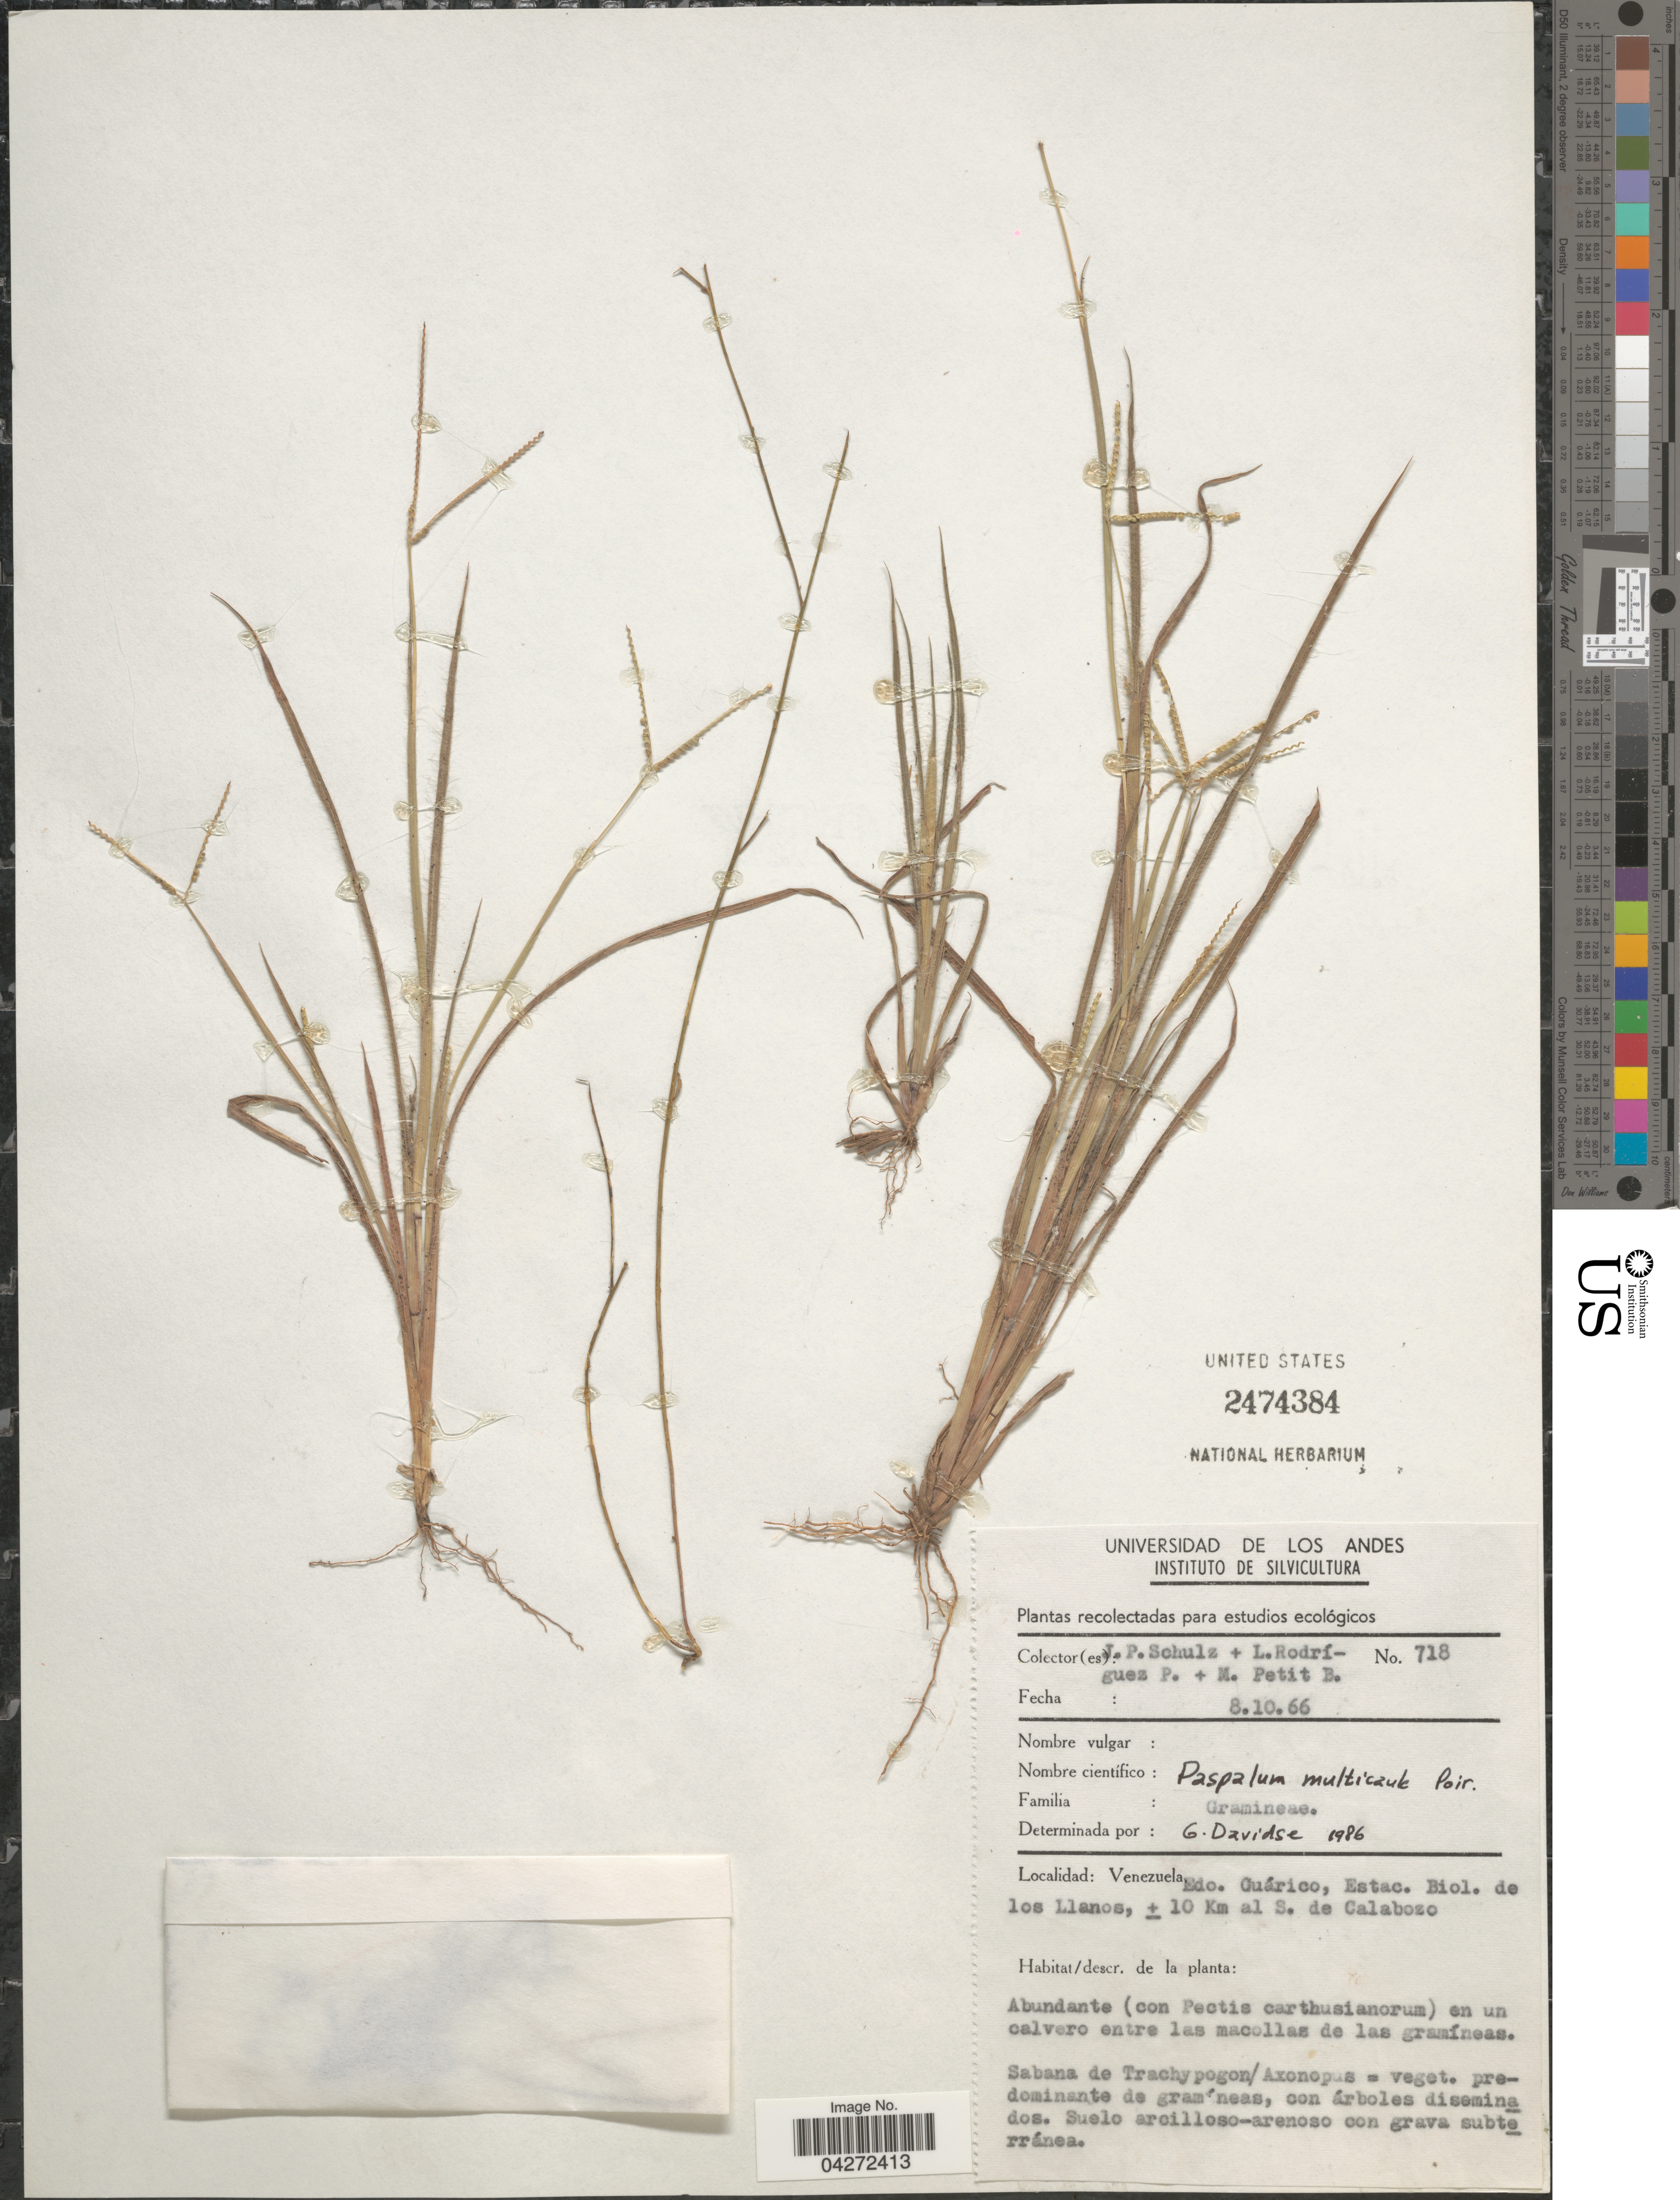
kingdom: Plantae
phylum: Tracheophyta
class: Liliopsida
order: Poales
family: Poaceae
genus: Paspalum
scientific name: Paspalum multicaule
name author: Poir.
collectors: J. P. Schulz, L. Rodríguez P. & M. Petit B.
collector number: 718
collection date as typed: Transcribed d/m/y: 8/10/66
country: Venezuela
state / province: Guarico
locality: Estac. Biol. de los Llanos, ± 10 Km al S. de Calaboso.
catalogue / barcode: US 2474384